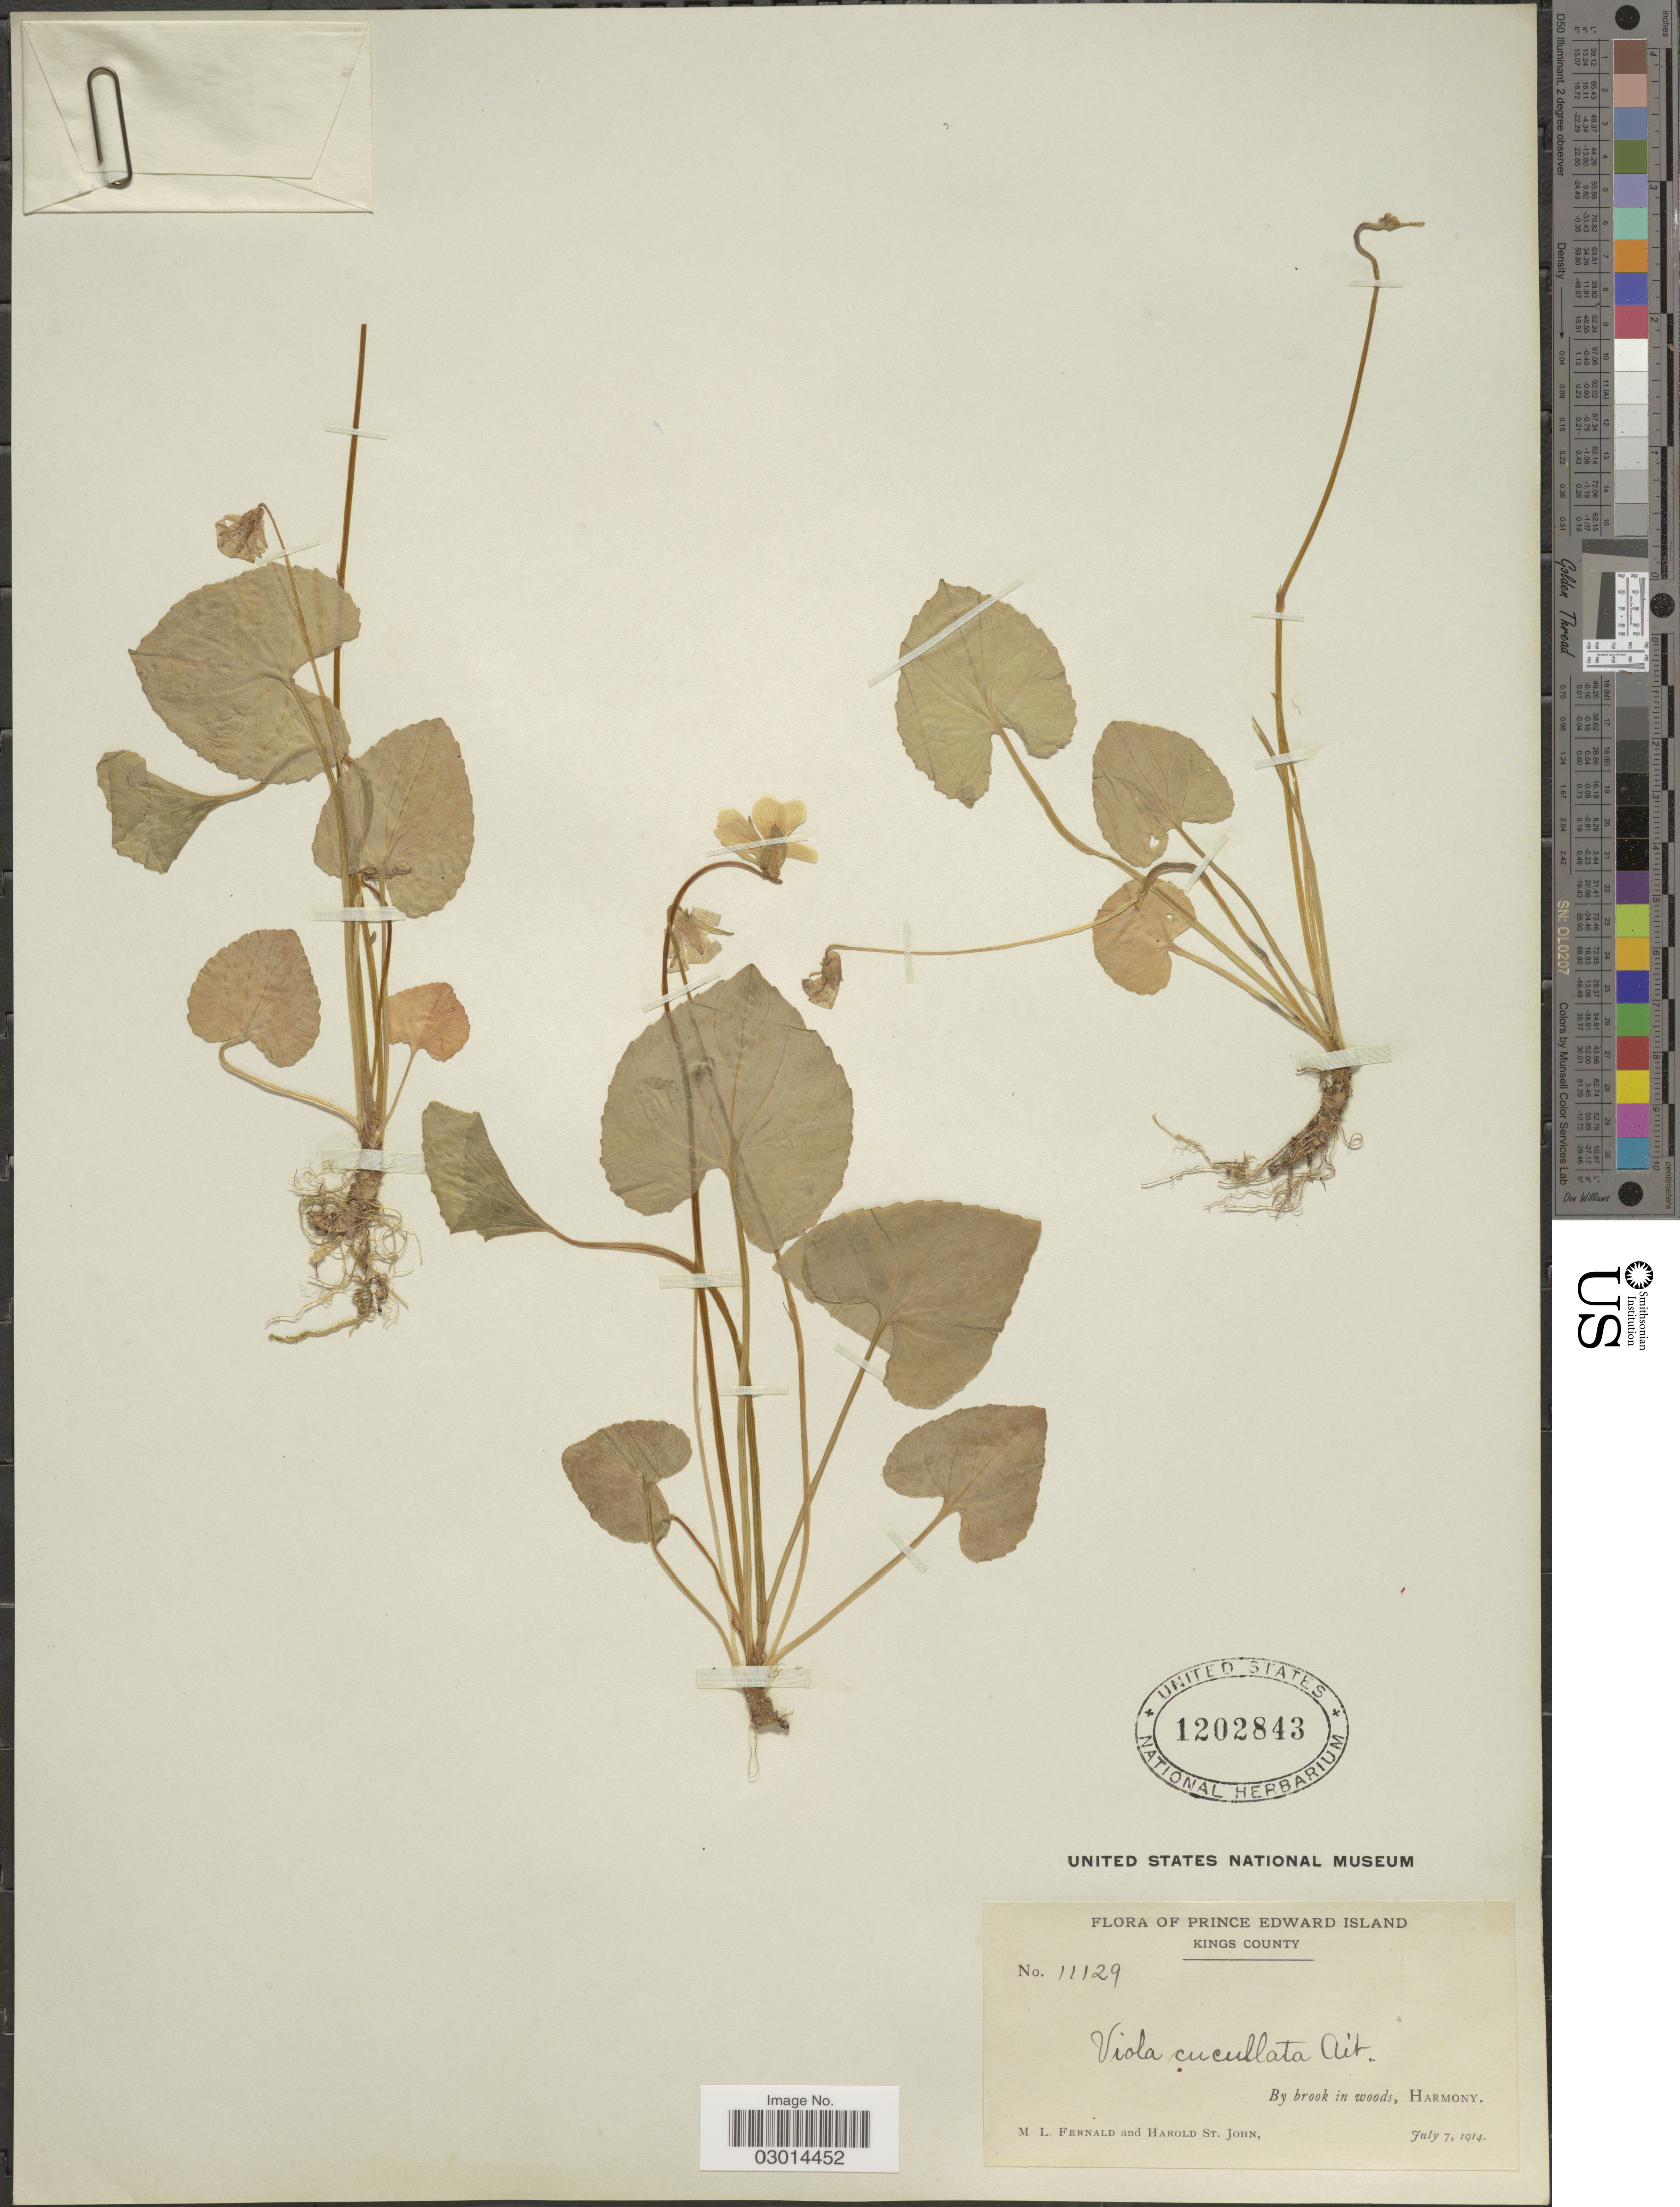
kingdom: Plantae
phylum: Tracheophyta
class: Magnoliopsida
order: Malpighiales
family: Violaceae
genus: Viola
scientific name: Viola cucullata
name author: Aiton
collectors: M. L. Fernald & H. St. John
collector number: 11129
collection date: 1914-07-07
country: Canada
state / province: Prince Edward Island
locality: Kings County, By brook in woods, Harmony.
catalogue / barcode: US 1202843